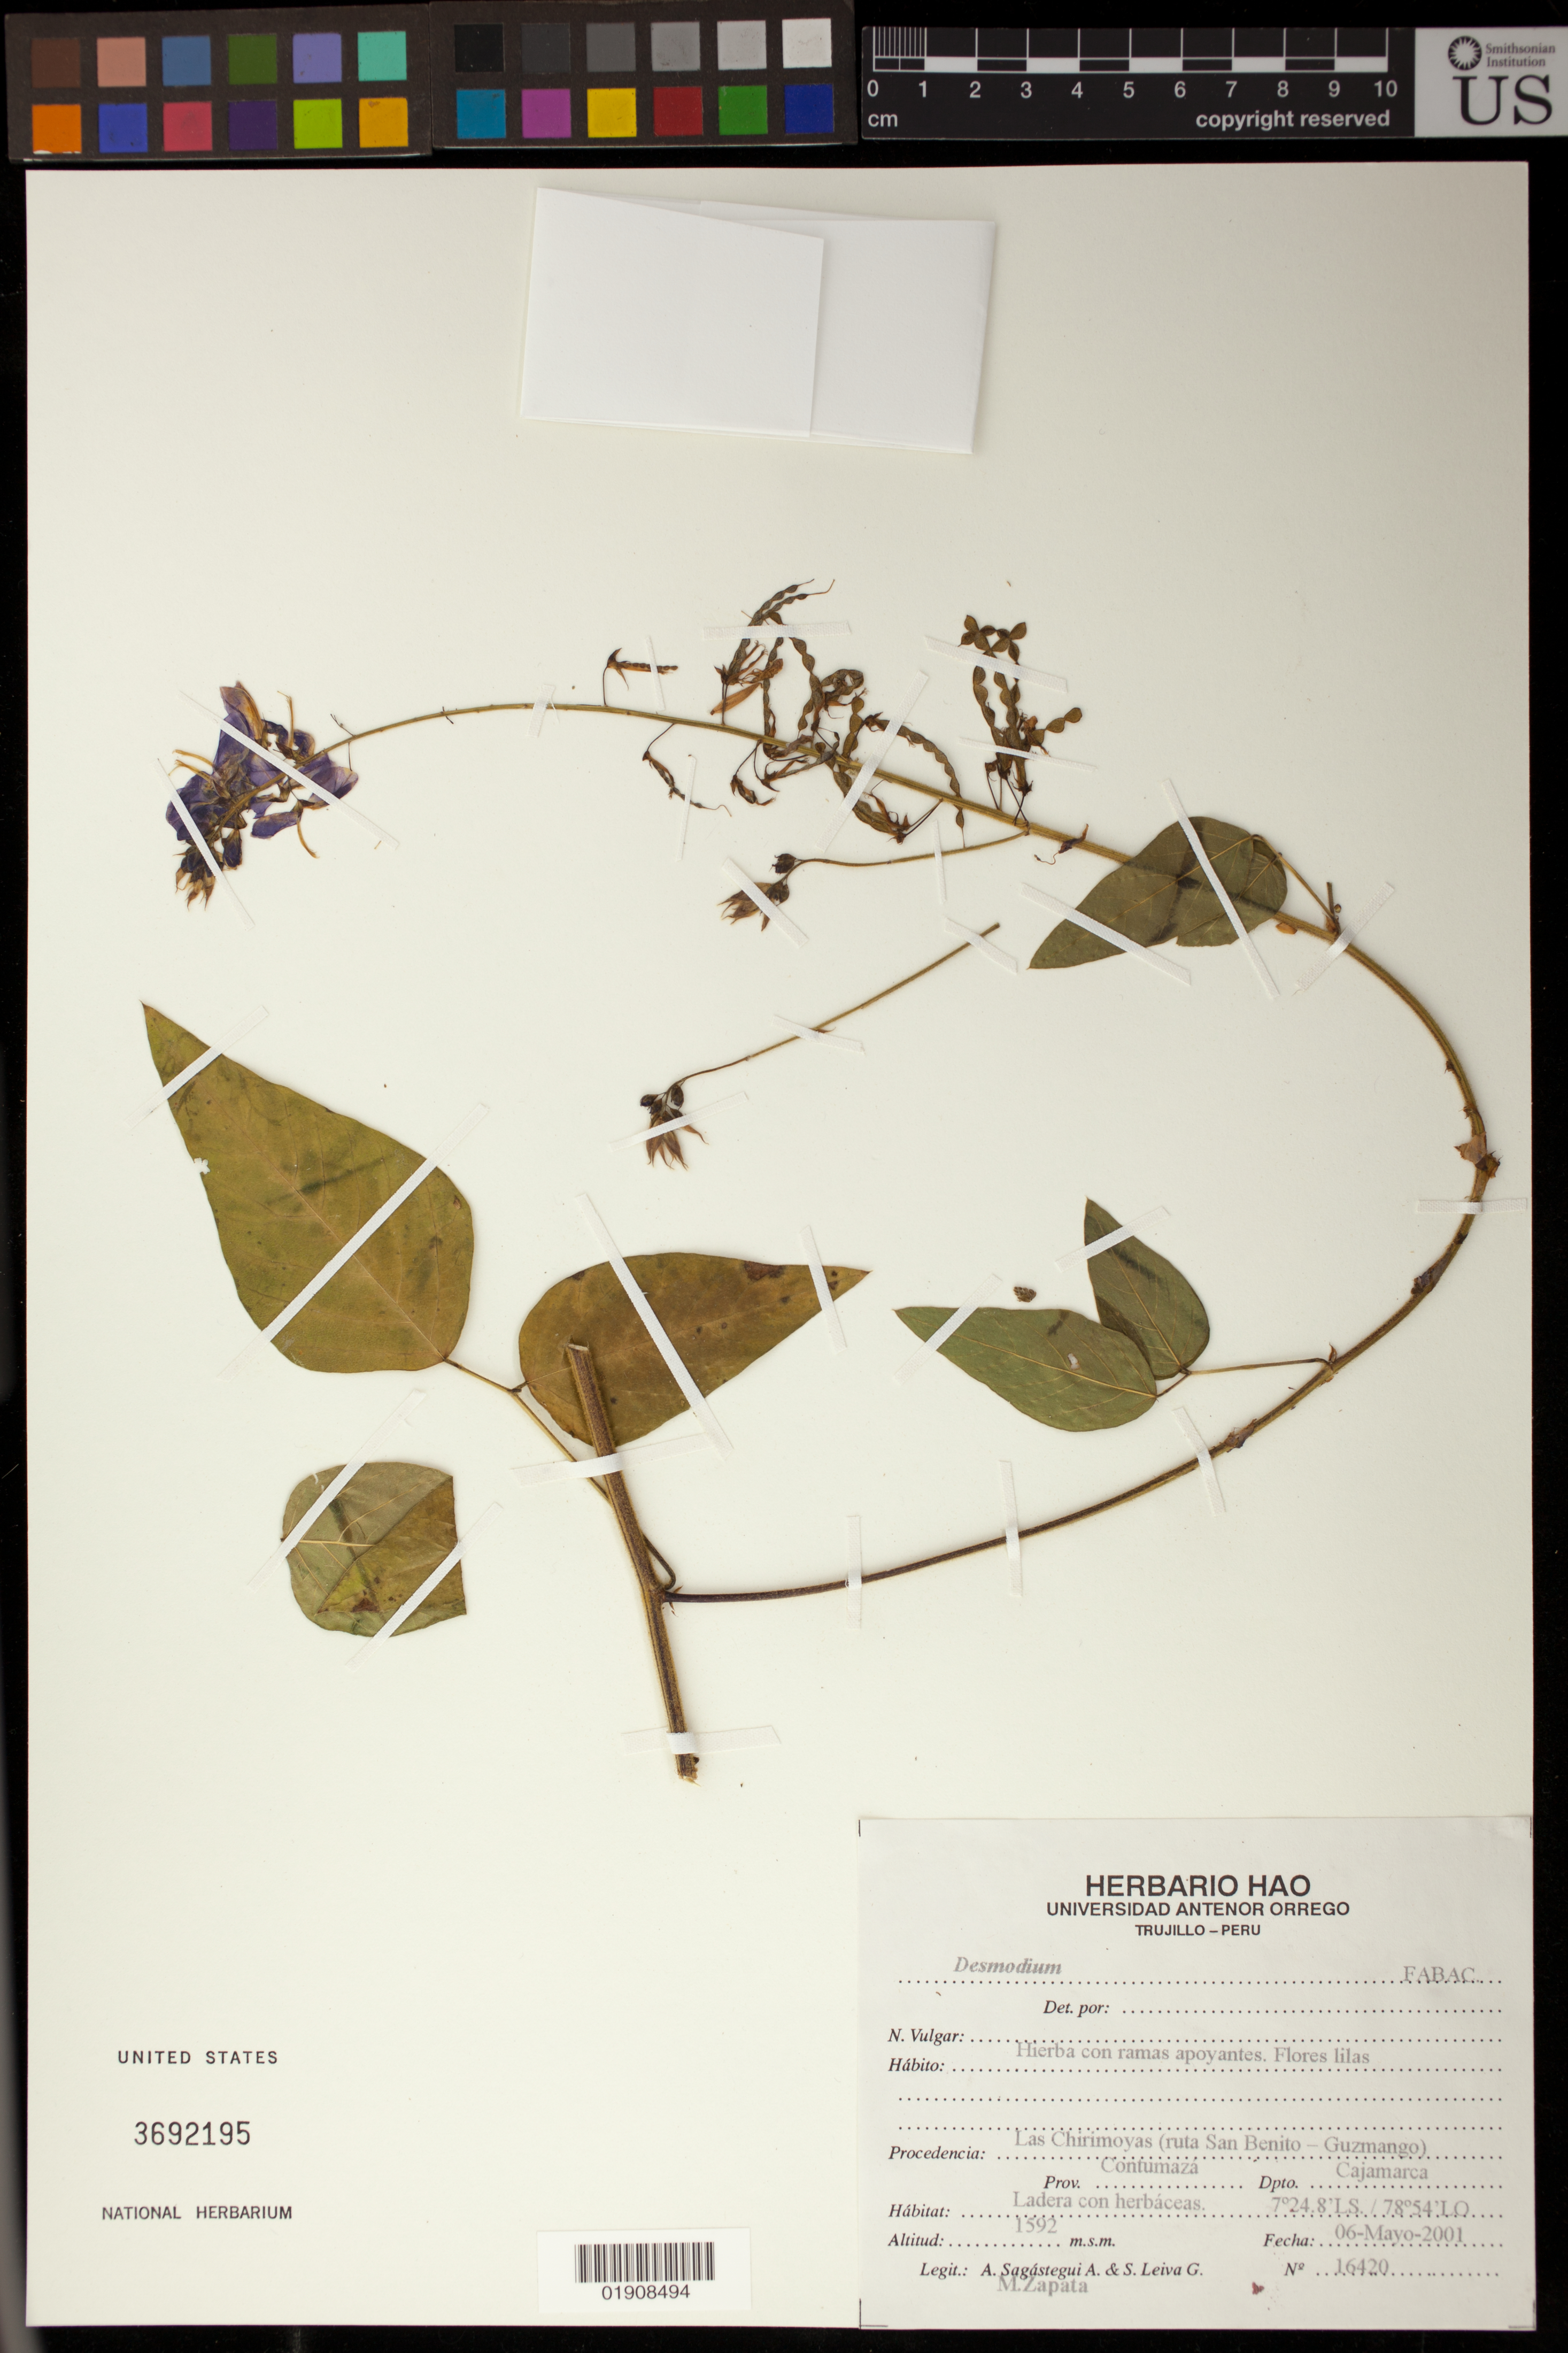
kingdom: Plantae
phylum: Tracheophyta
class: Magnoliopsida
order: Fabales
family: Fabaceae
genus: Desmodium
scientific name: Desmodium sp.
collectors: A. Sagástegui A., S. Leiva G. & M. Zapata Cruz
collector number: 16420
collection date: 2001-05-06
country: Peru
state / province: Cajamarca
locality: Las Chirimoyas (ruta San Benito - Guzmango), Prov. Contumazá, Dpto. Cajamarca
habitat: Ladera con herbaceas.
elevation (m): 1592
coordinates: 7 24.8 S, 78 54 O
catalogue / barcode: US 3692195